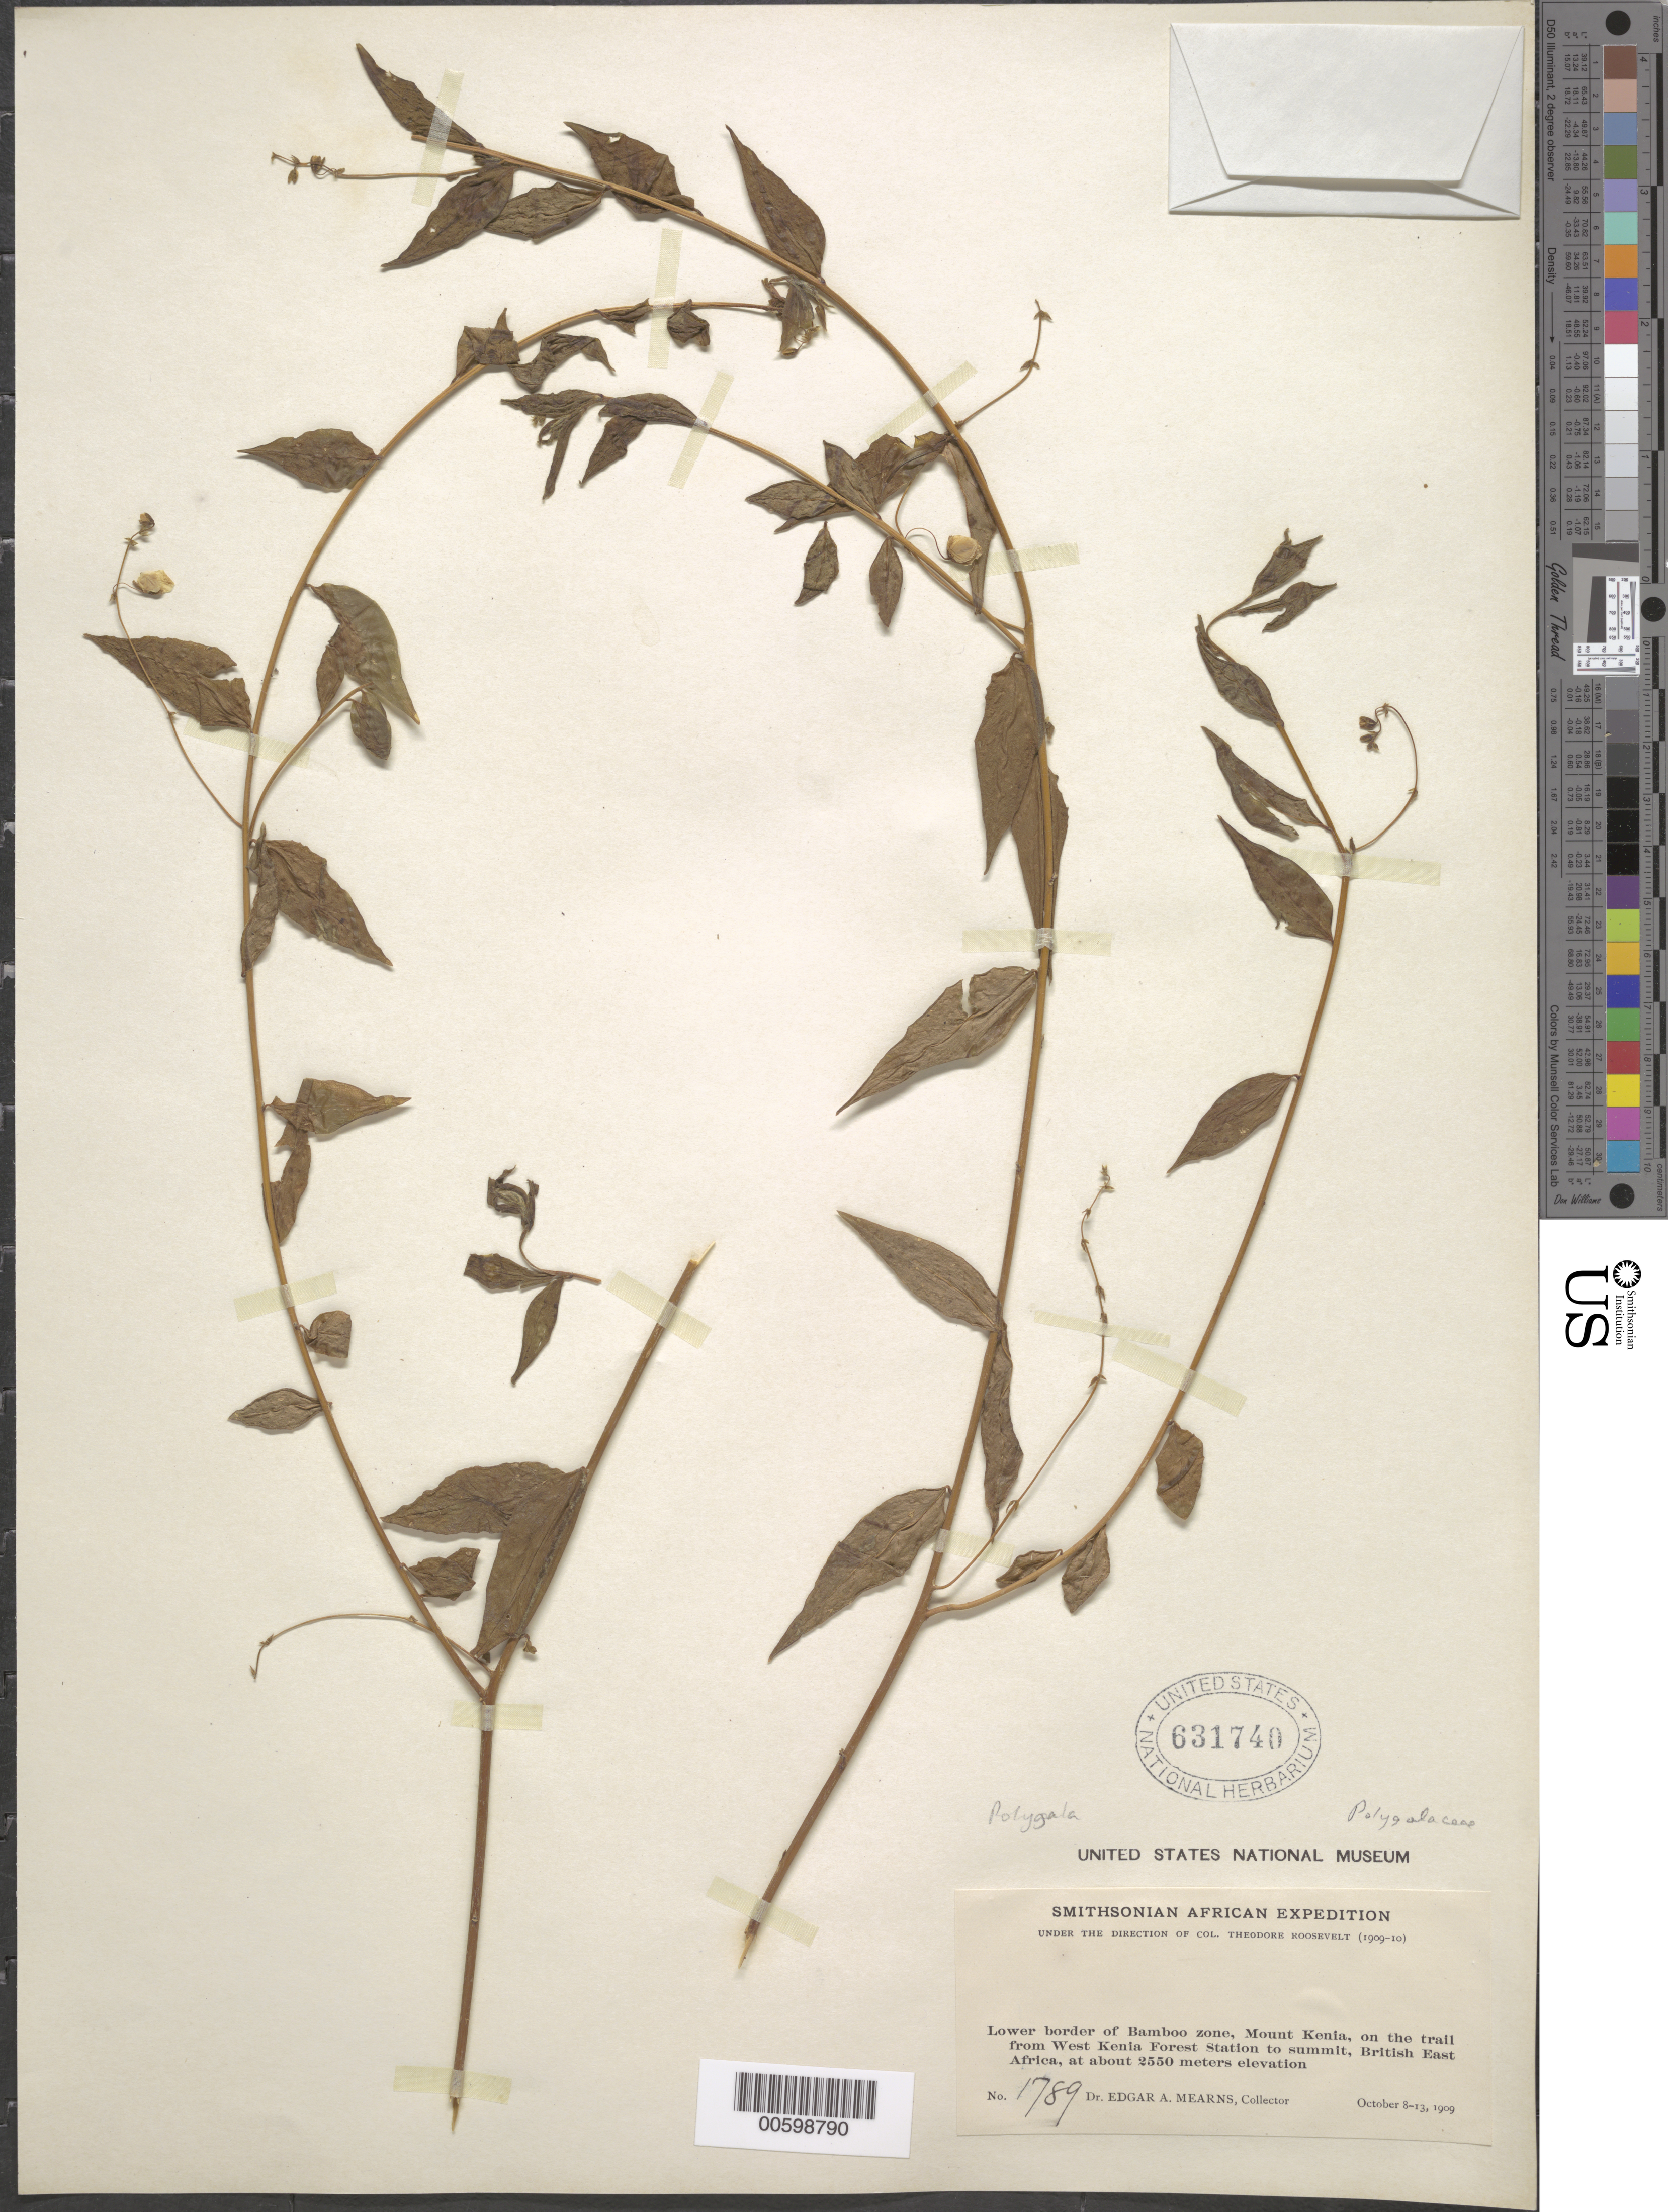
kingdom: Plantae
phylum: Tracheophyta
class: Magnoliopsida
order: Fabales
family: Polygalaceae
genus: Polygala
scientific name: Polygala longicaulis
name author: Kunth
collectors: E. A. Mearns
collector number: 1789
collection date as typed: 08 Oct 1909 to 13 Oct 1909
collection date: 1909-10-08/1909-10-13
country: Kenya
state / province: Nyeri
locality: Lower border of Bamboo zone, Mount Kenya, on the trail from West Kenya Forest Station to summit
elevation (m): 2550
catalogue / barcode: US 631740